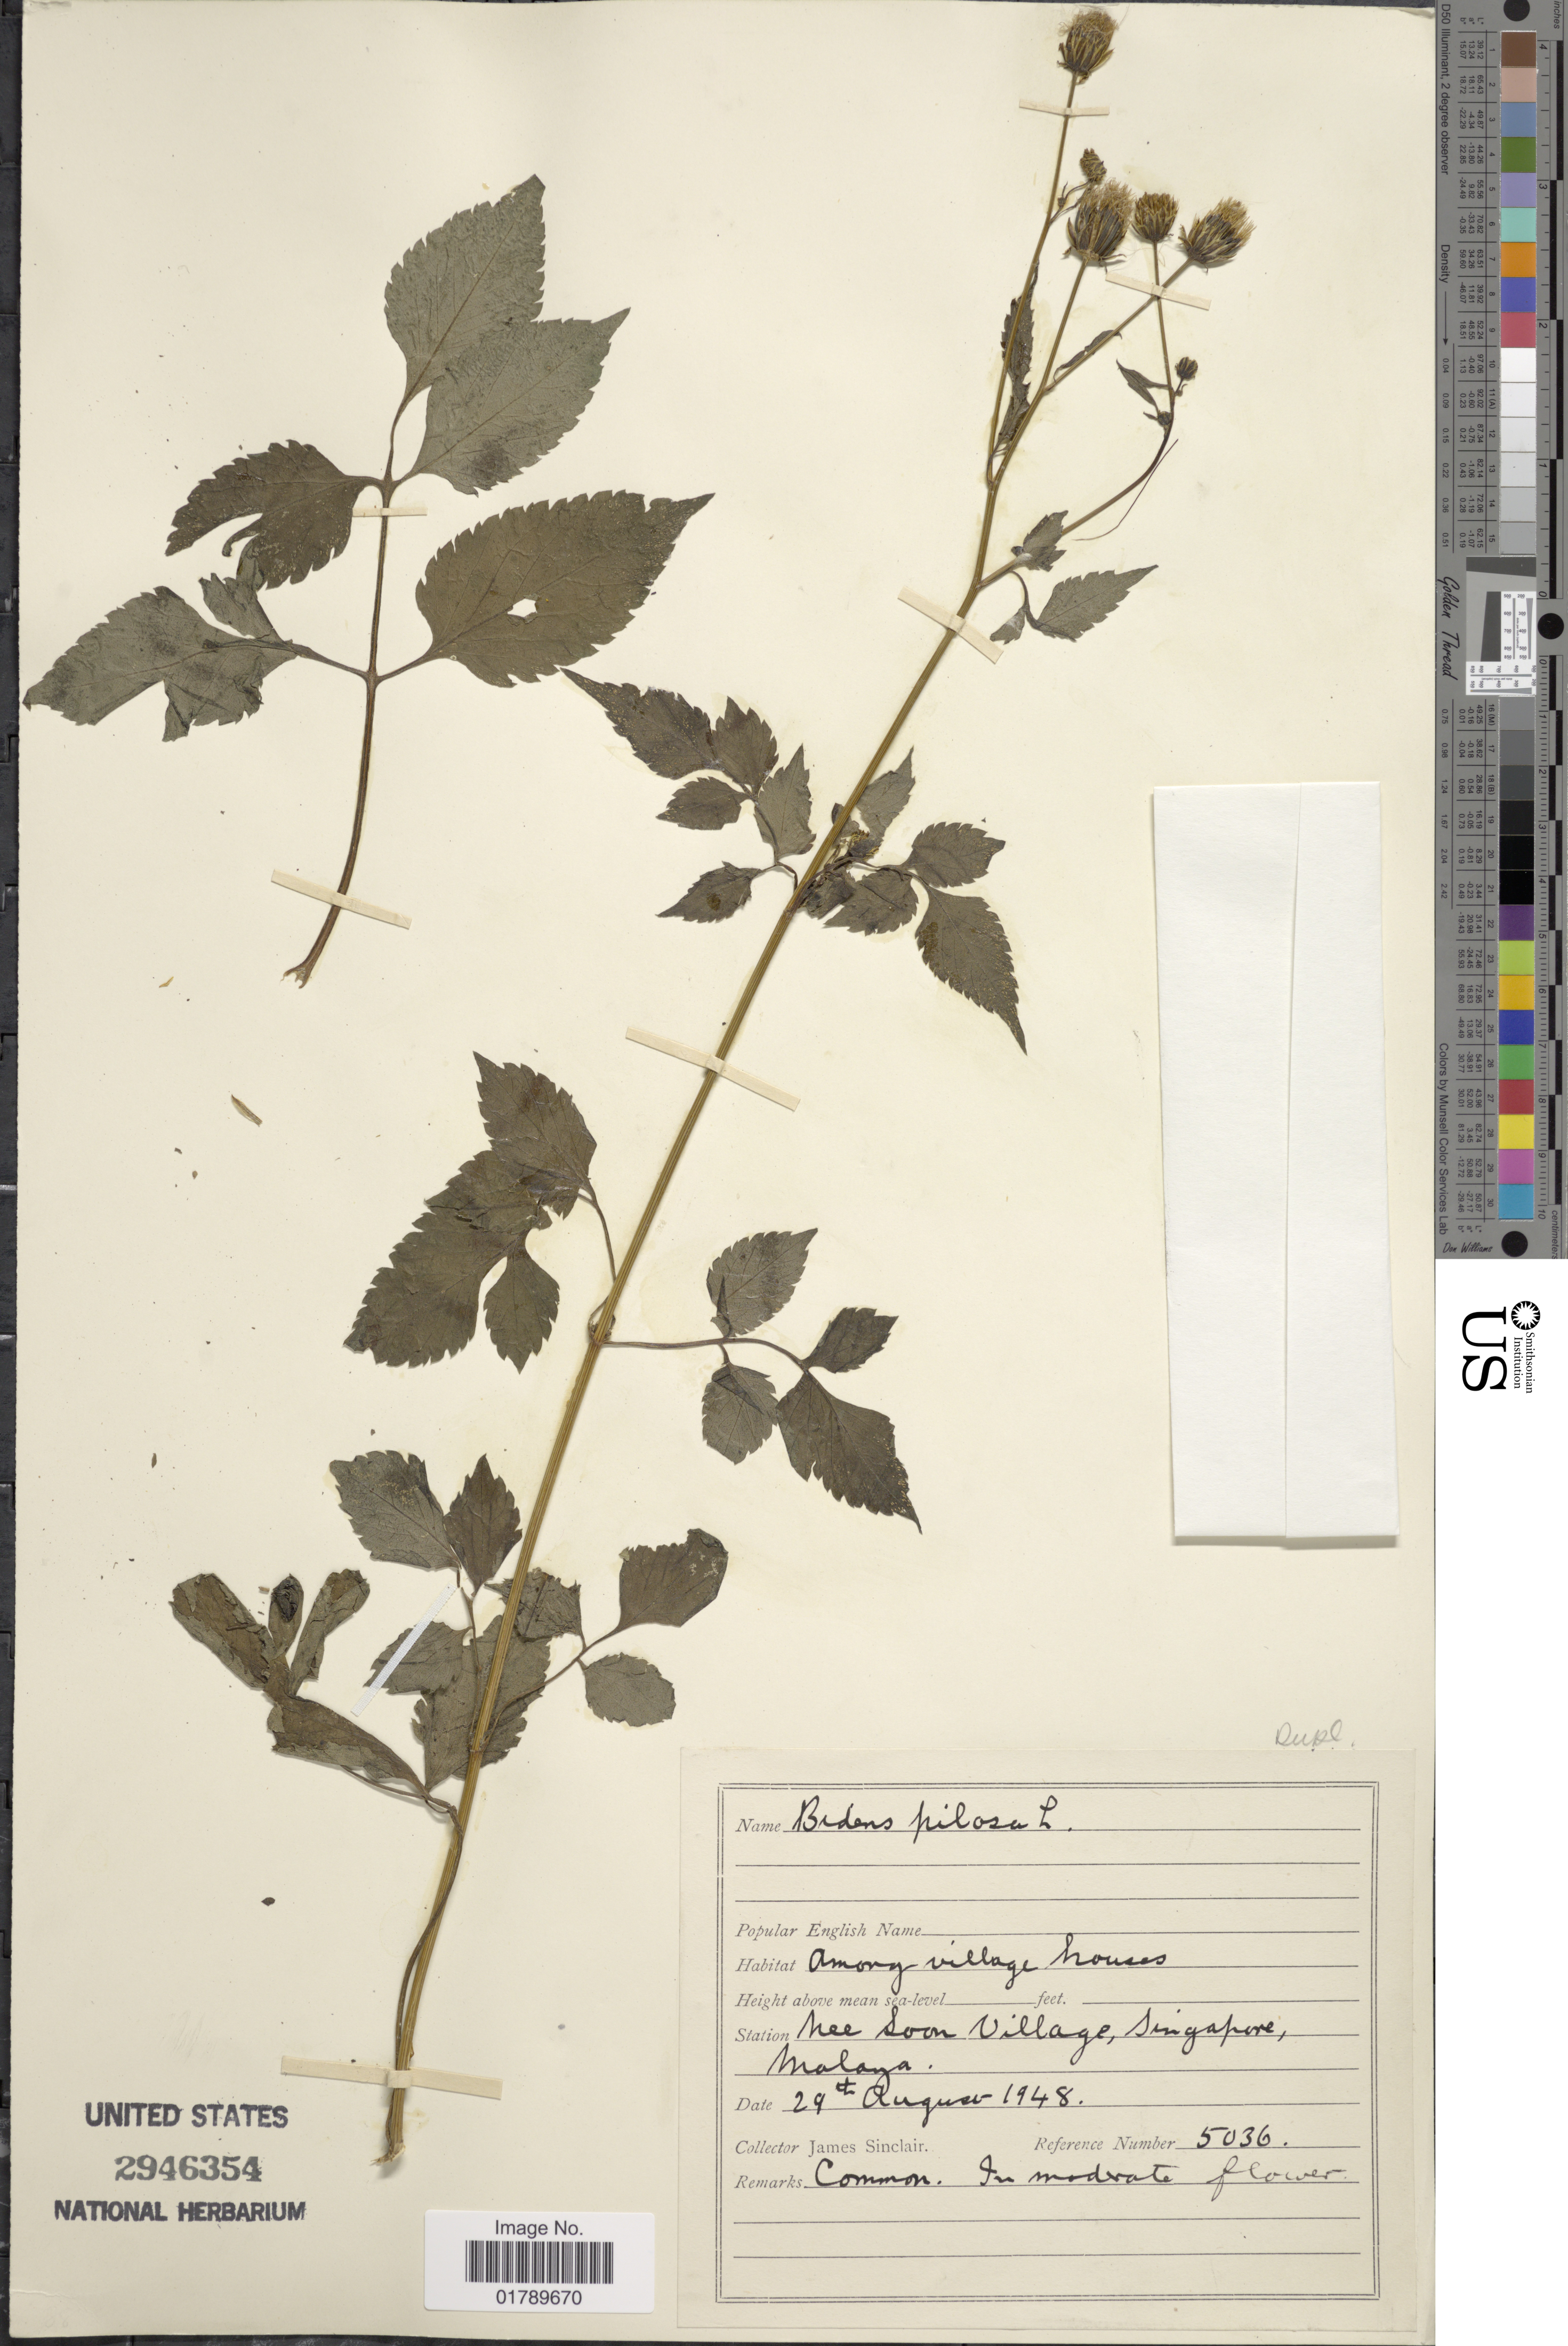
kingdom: Plantae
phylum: Tracheophyta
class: Magnoliopsida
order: Asterales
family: Asteraceae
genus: Bidens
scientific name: Bidens pilosa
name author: L.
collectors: J. Sinclair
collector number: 5036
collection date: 1948-08-29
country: Singapore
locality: Nee Soon Village, Singapore, Malaya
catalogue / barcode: US 2946354